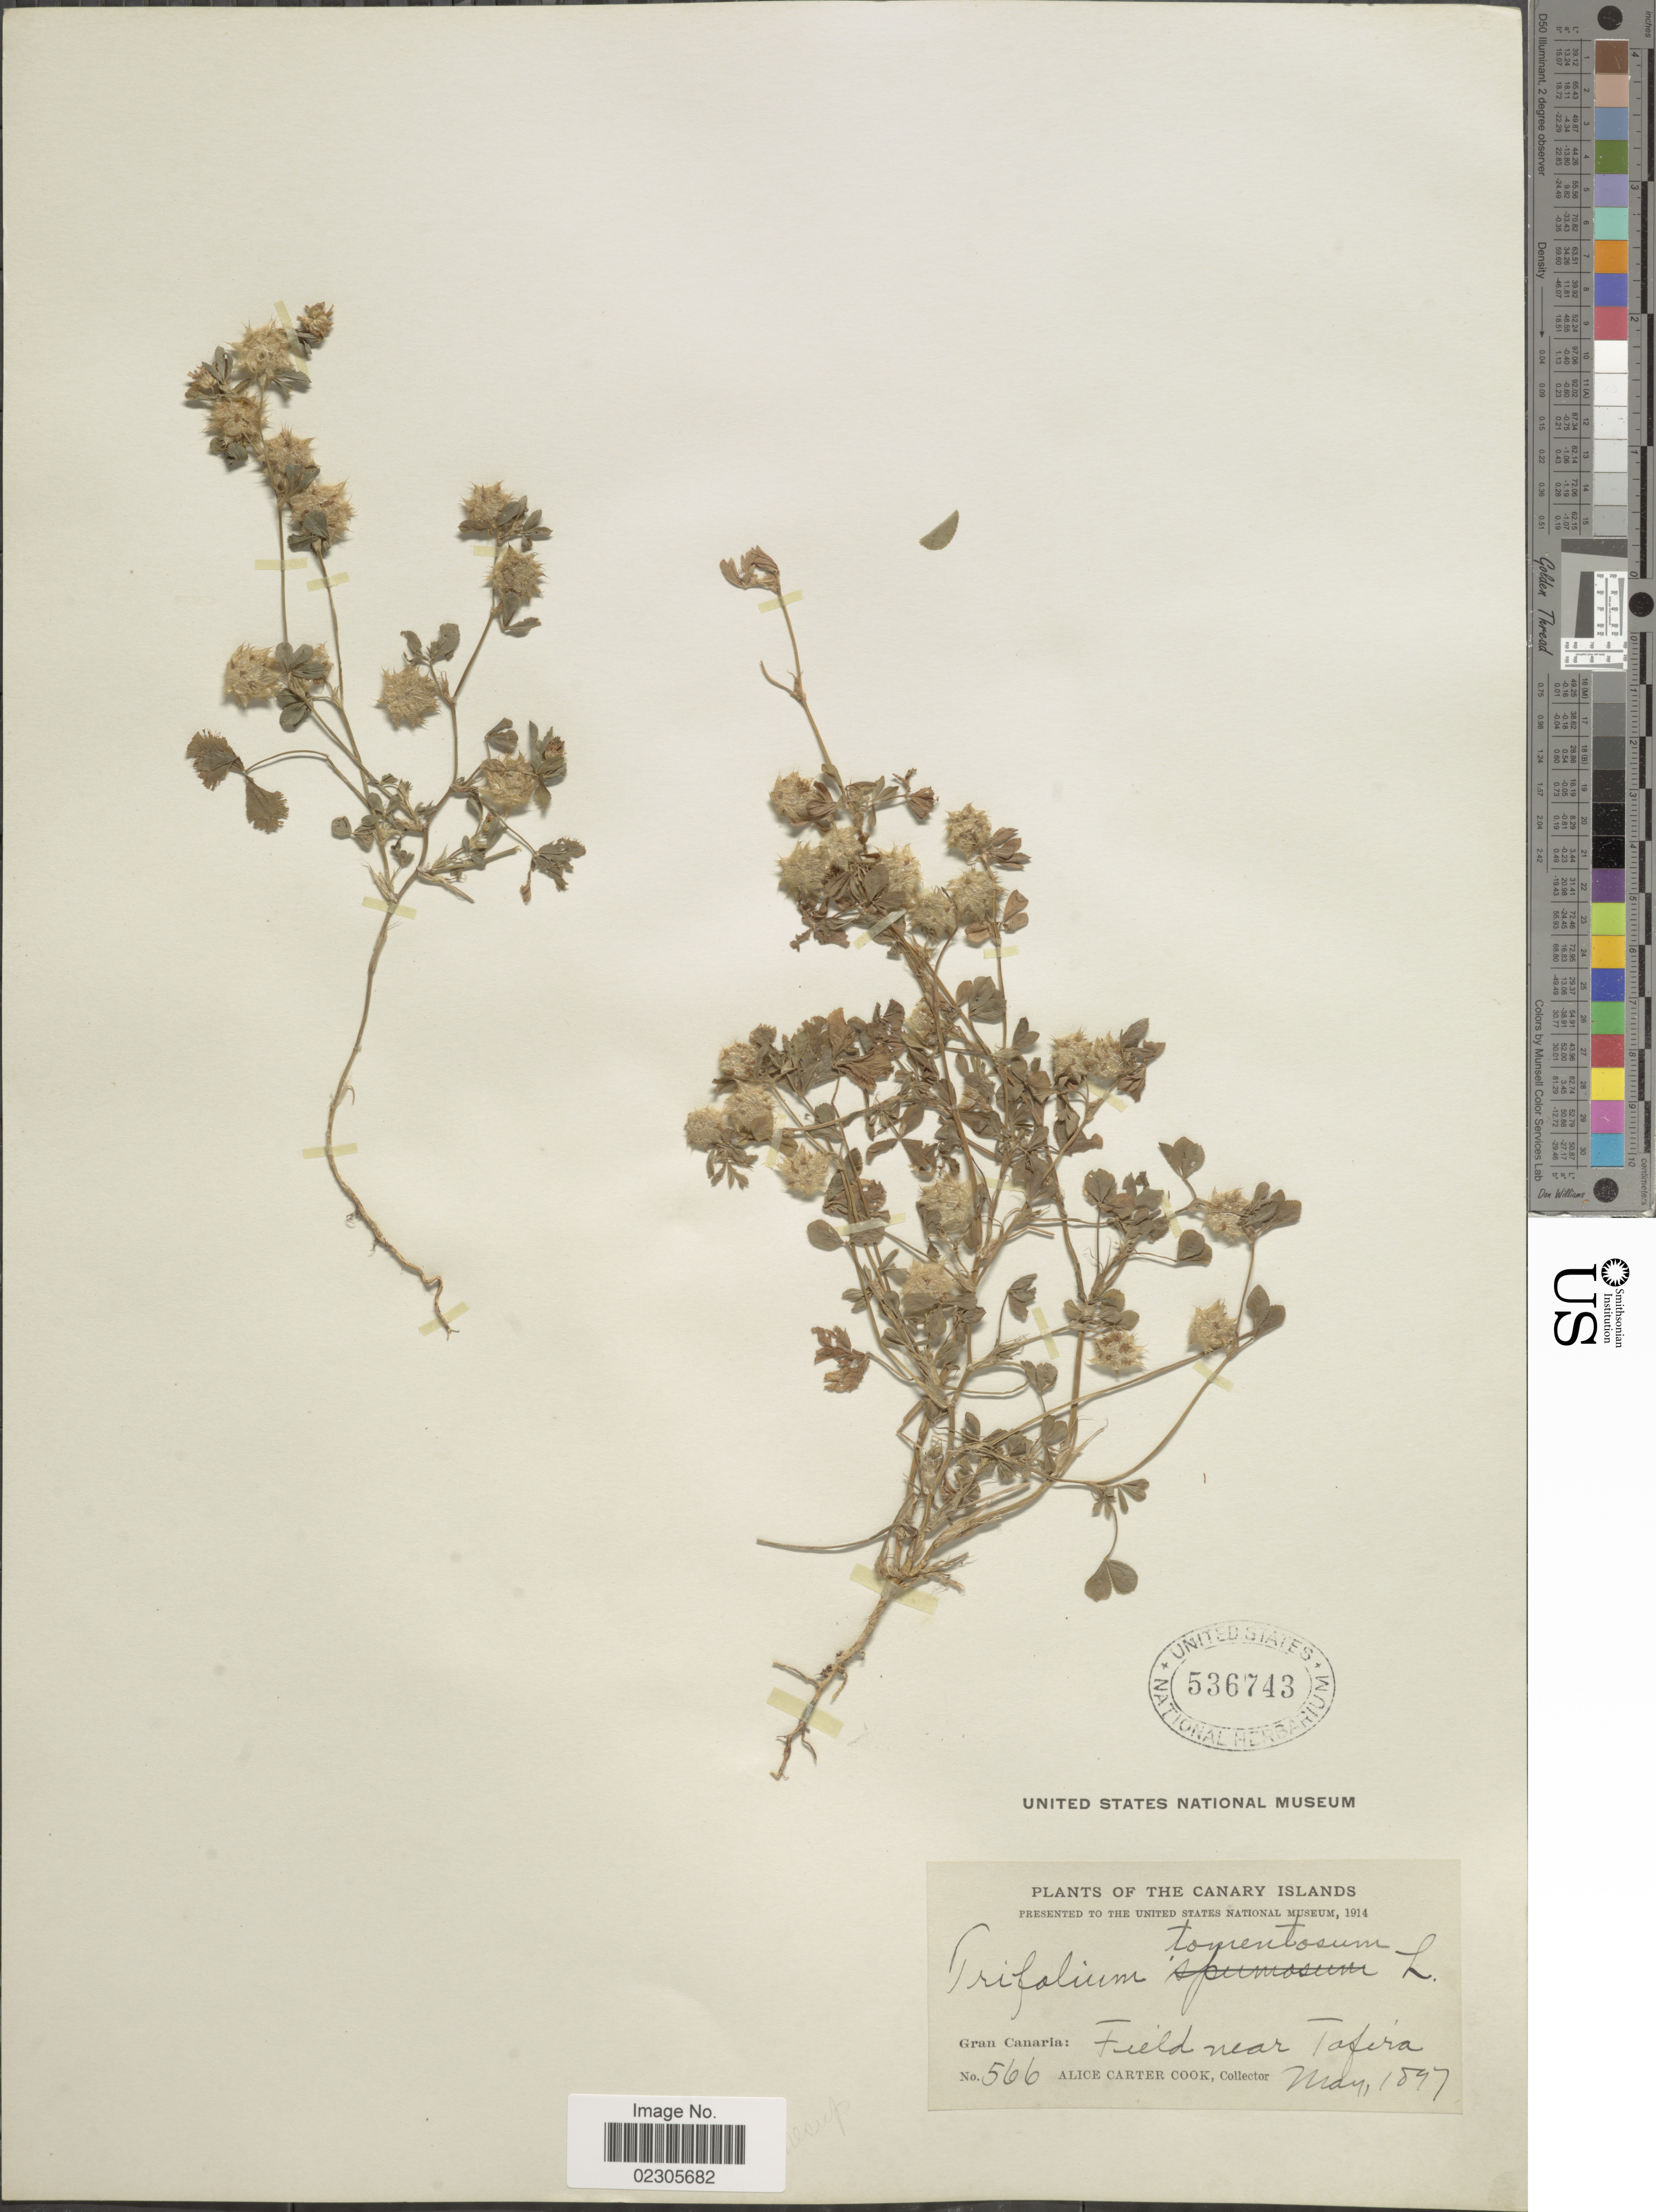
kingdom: Plantae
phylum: Tracheophyta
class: Magnoliopsida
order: Fabales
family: Fabaceae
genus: Trifolium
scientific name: Trifolium tomentosum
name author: L.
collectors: Alice C. Cook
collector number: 566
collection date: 1897-05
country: Spain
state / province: Canarias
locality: Canary island, Gran Canaria: field near Tafira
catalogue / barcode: US 536743